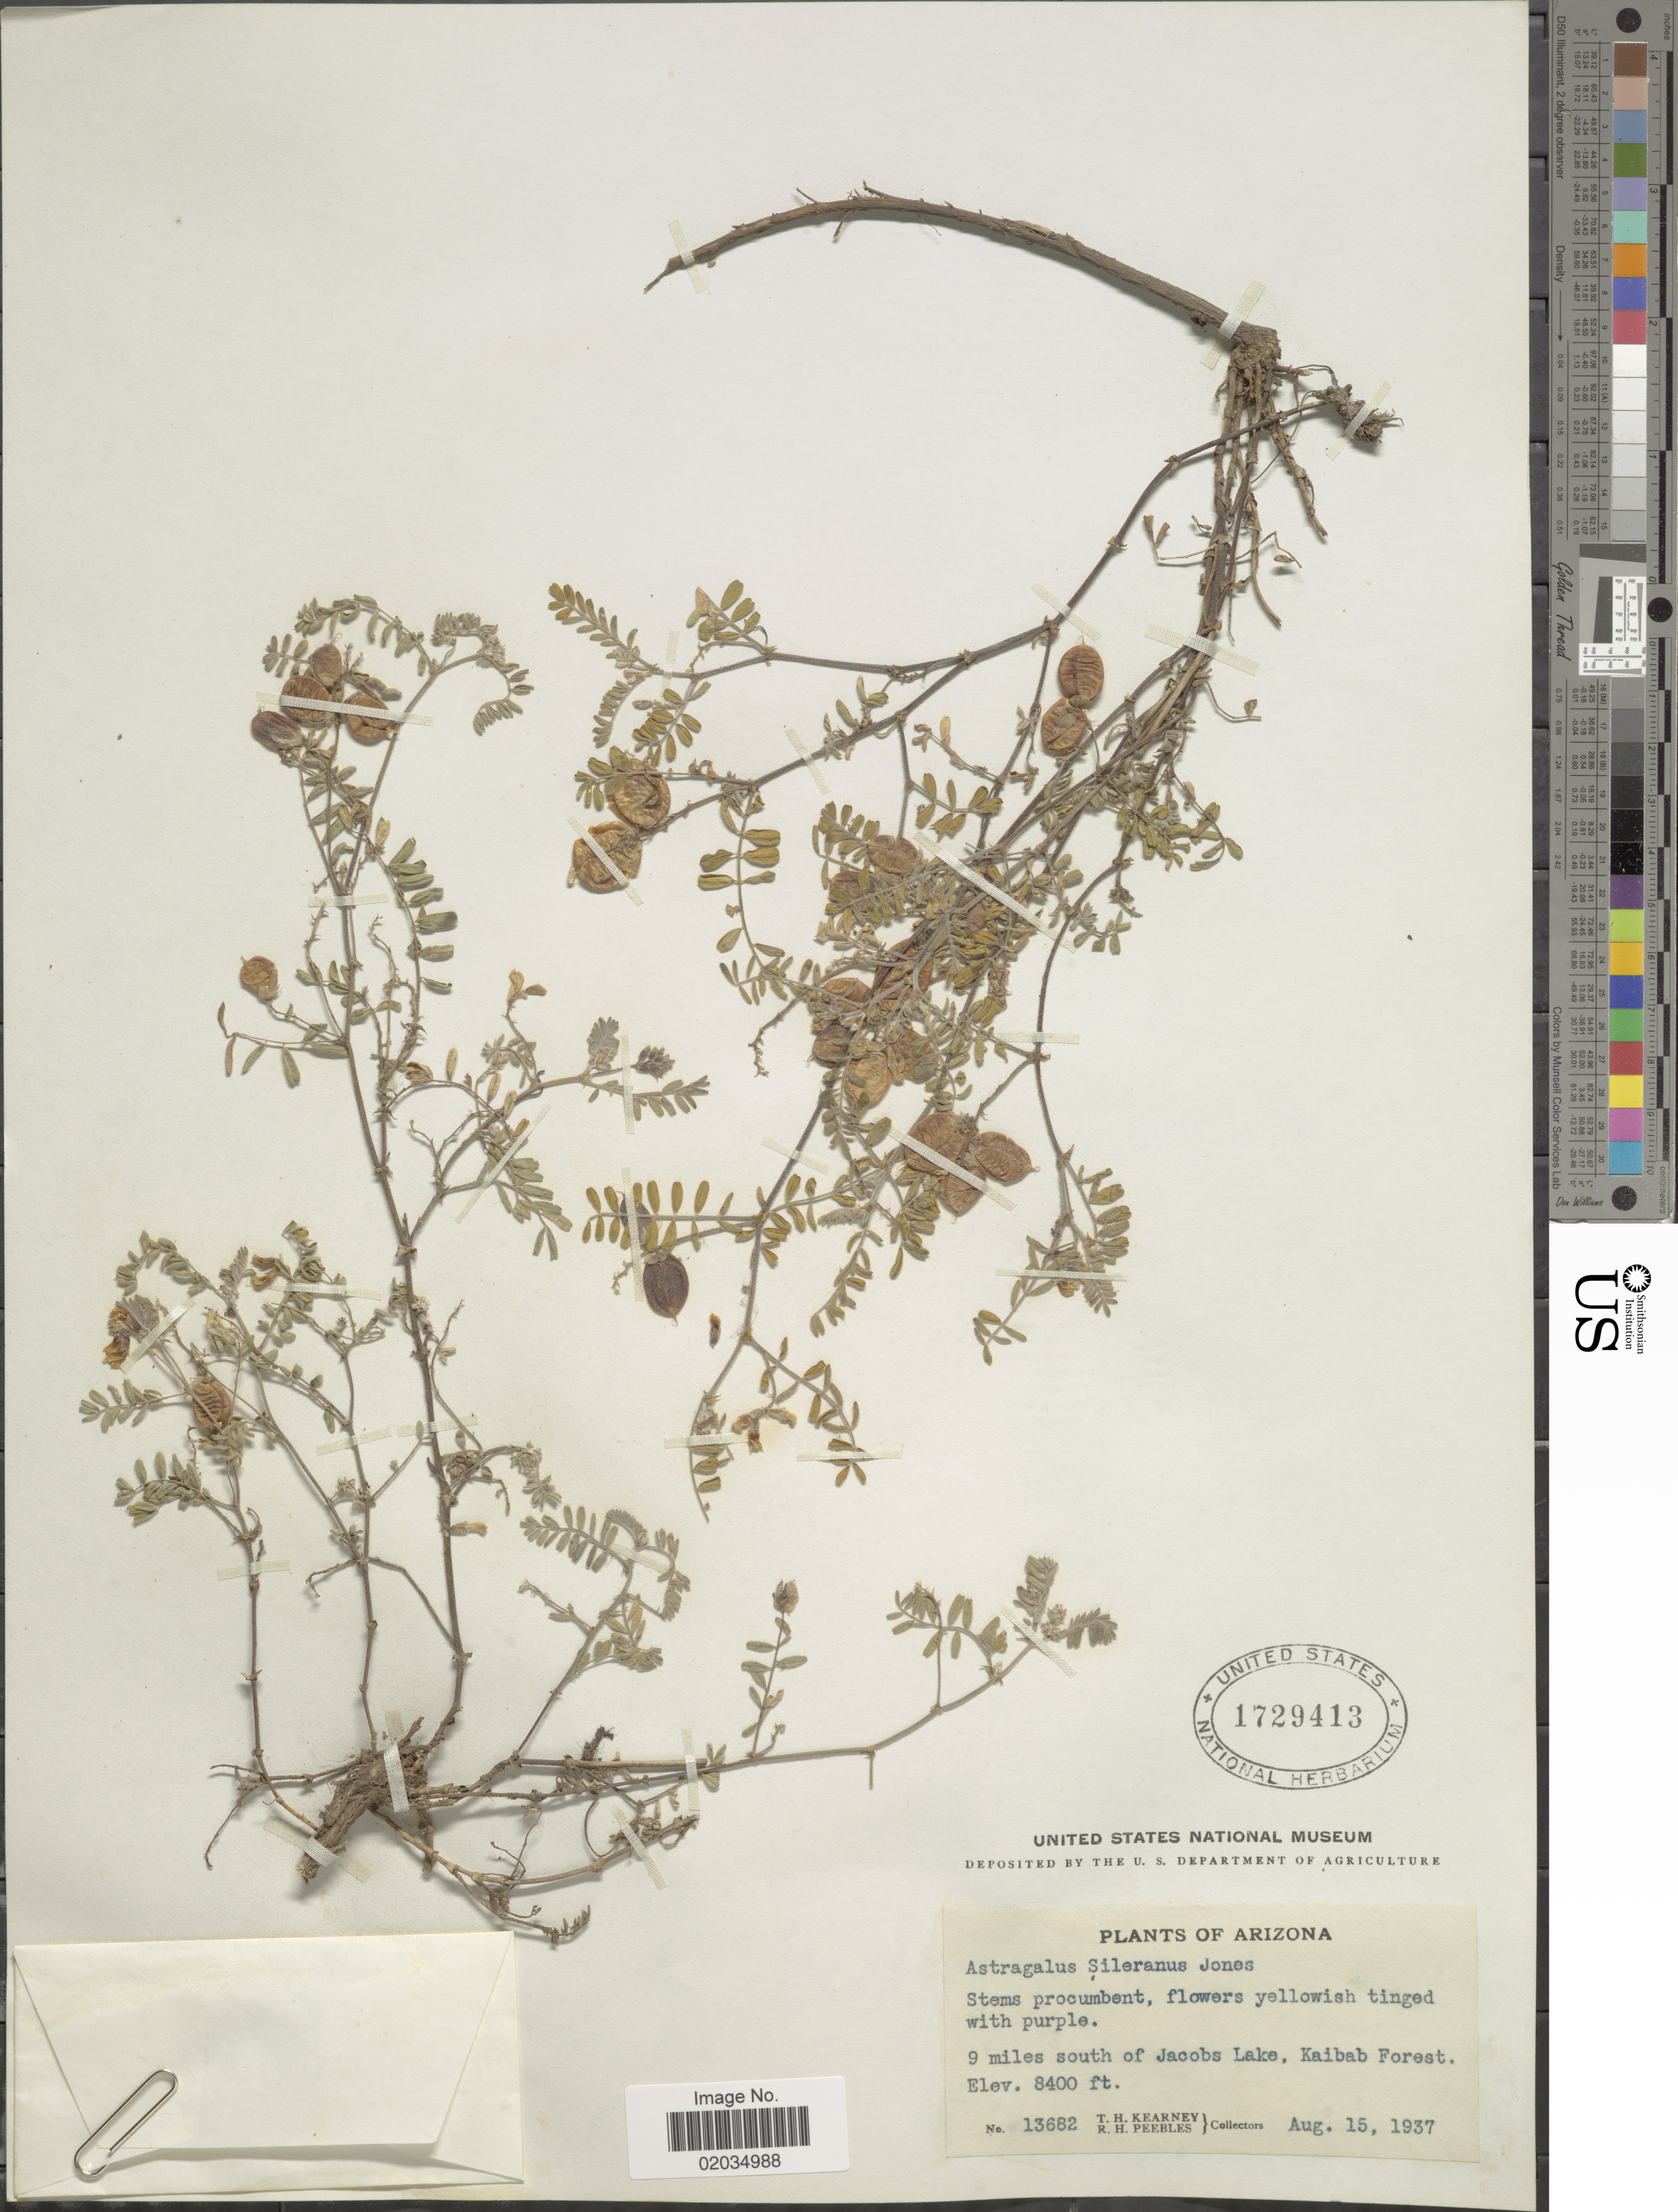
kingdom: Plantae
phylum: Tracheophyta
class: Magnoliopsida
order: Fabales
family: Fabaceae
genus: Astragalus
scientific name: Astragalus subcinereus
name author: A. Gray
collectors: T. H. Kearney & R. H. Peebles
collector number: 13682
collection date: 1937-08-15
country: United States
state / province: Arizona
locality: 9 miles south of Jacobs Lake, Kaibab Forest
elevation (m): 2560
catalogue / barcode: US 1729413